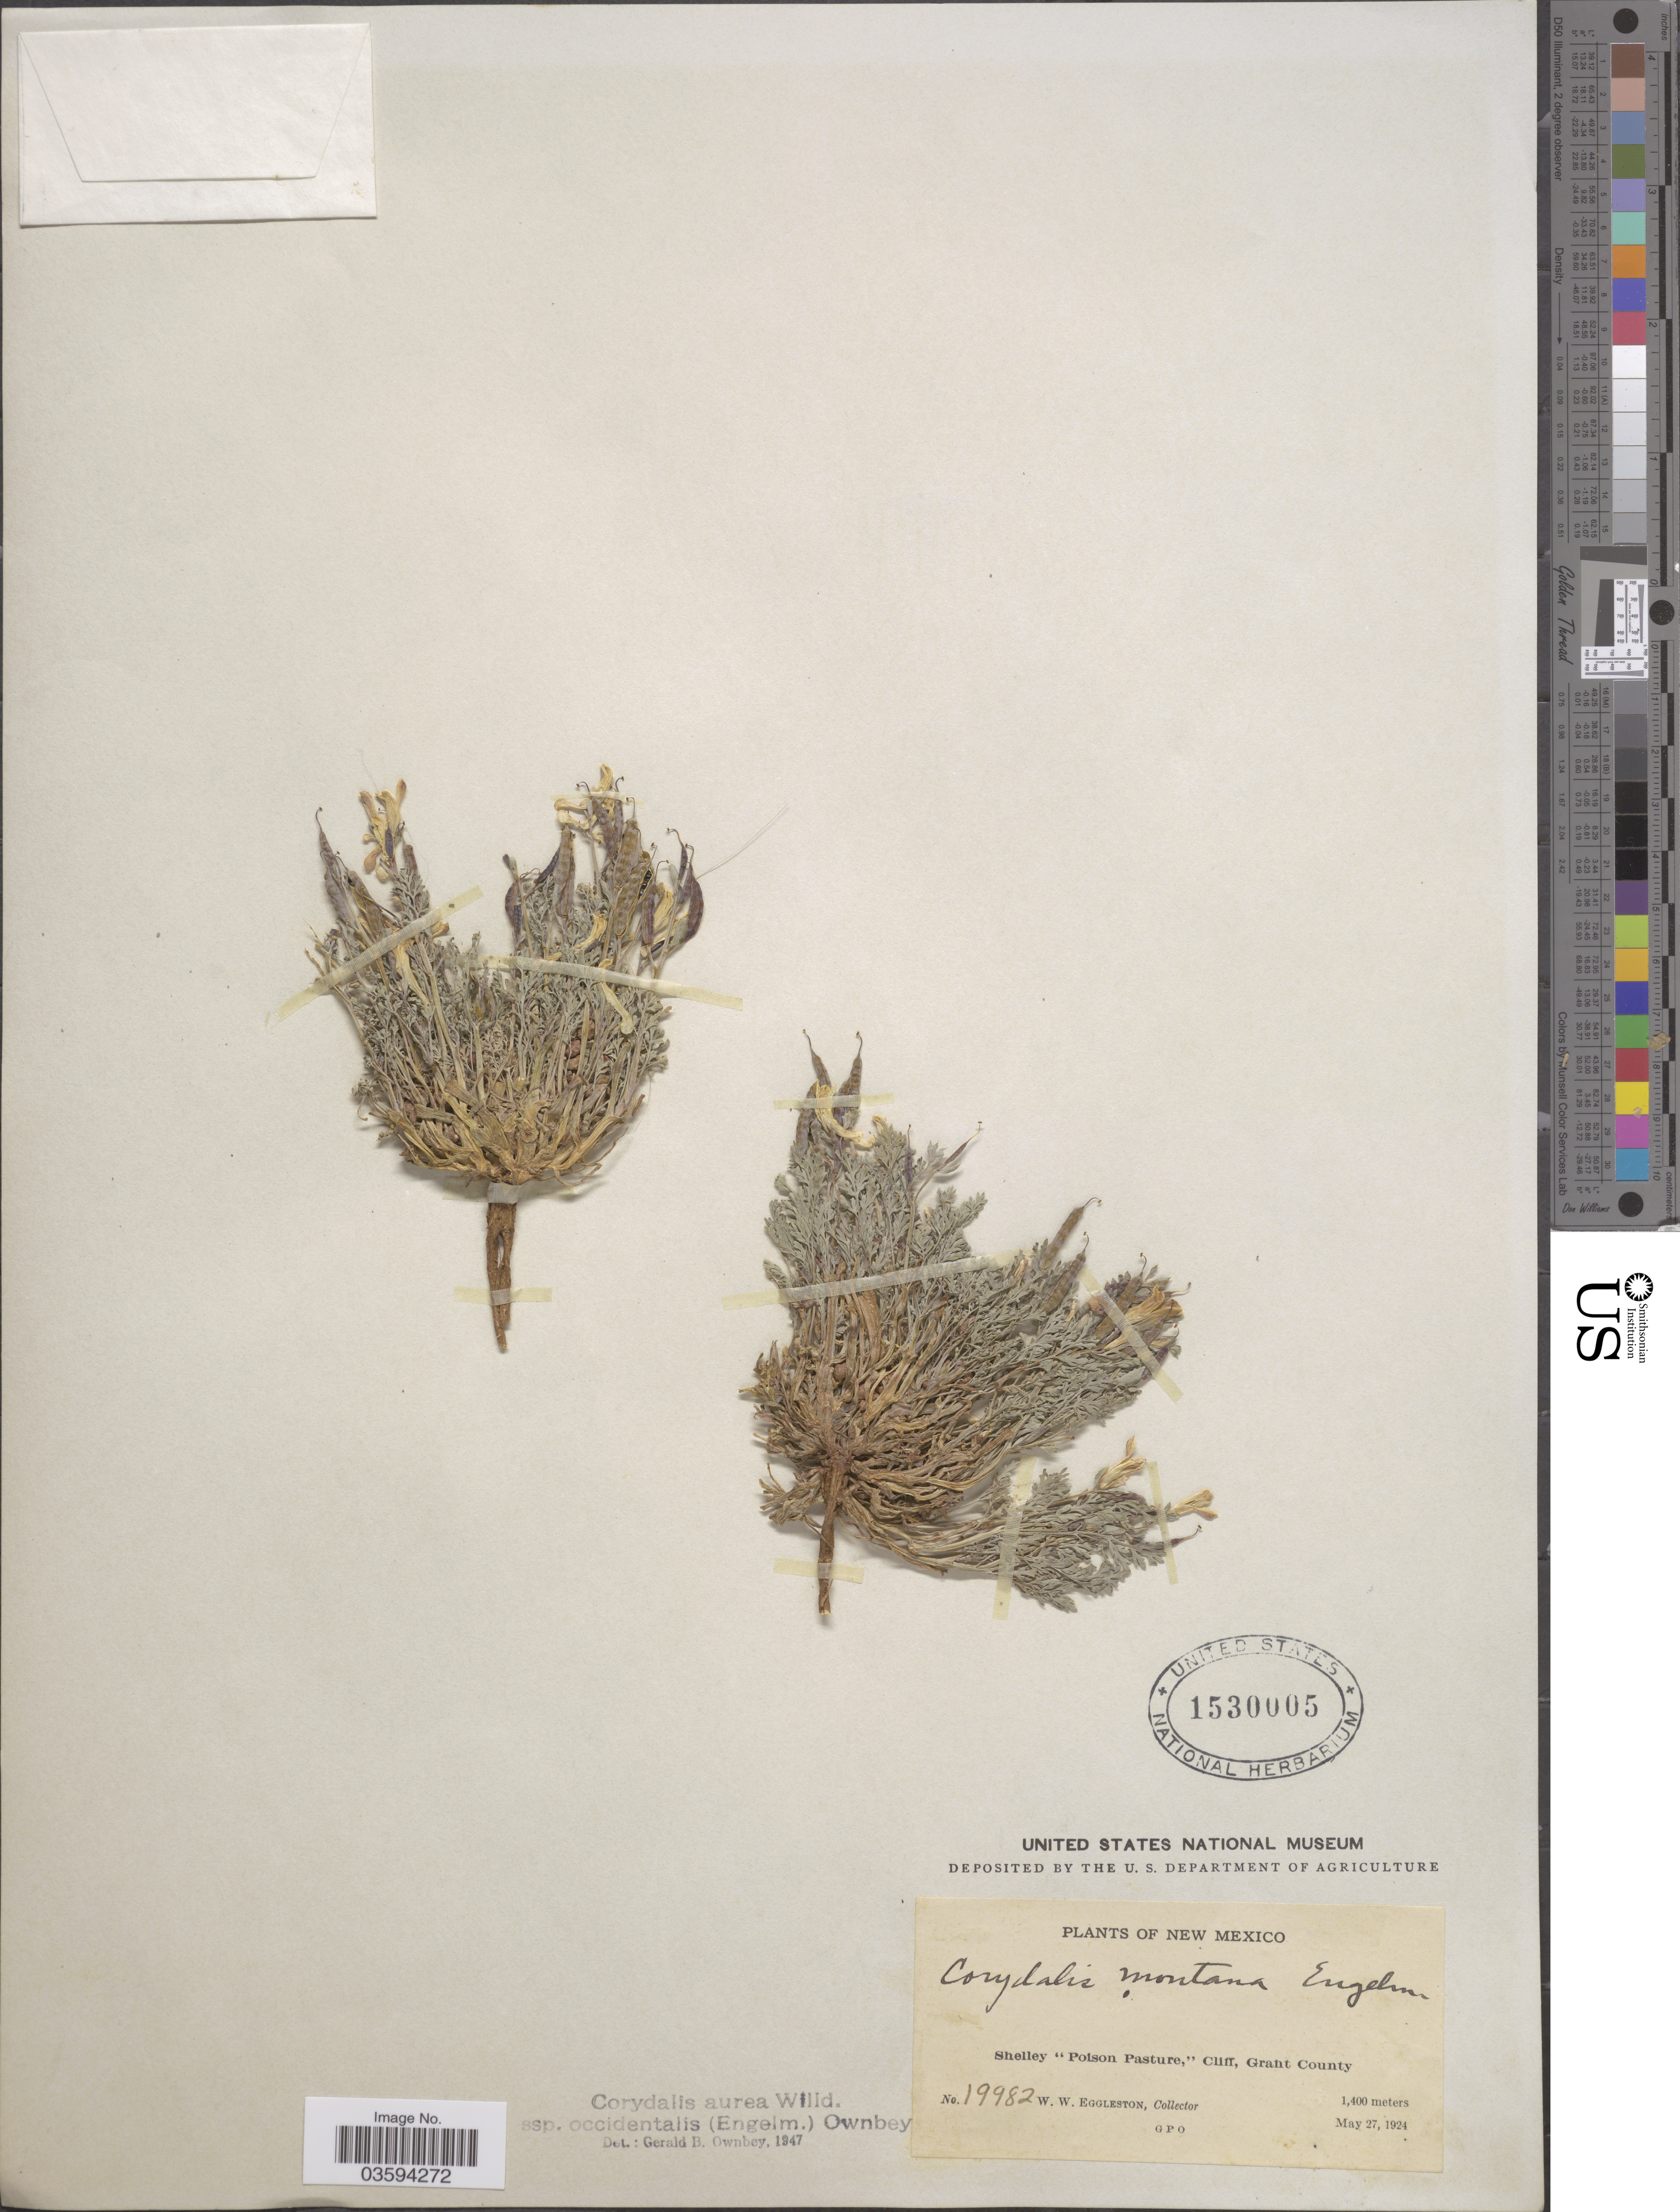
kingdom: Plantae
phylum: Tracheophyta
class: Magnoliopsida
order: Ranunculales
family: Papaveraceae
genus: Corydalis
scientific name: Corydalis aurea subsp. occidentalis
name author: Willd.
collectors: W. W. Eggleston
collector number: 19982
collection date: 1924-05-27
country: United States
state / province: New Mexico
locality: Shelley "Poison Pasture," Cliff, Grant County.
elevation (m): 1400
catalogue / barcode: US 1530005